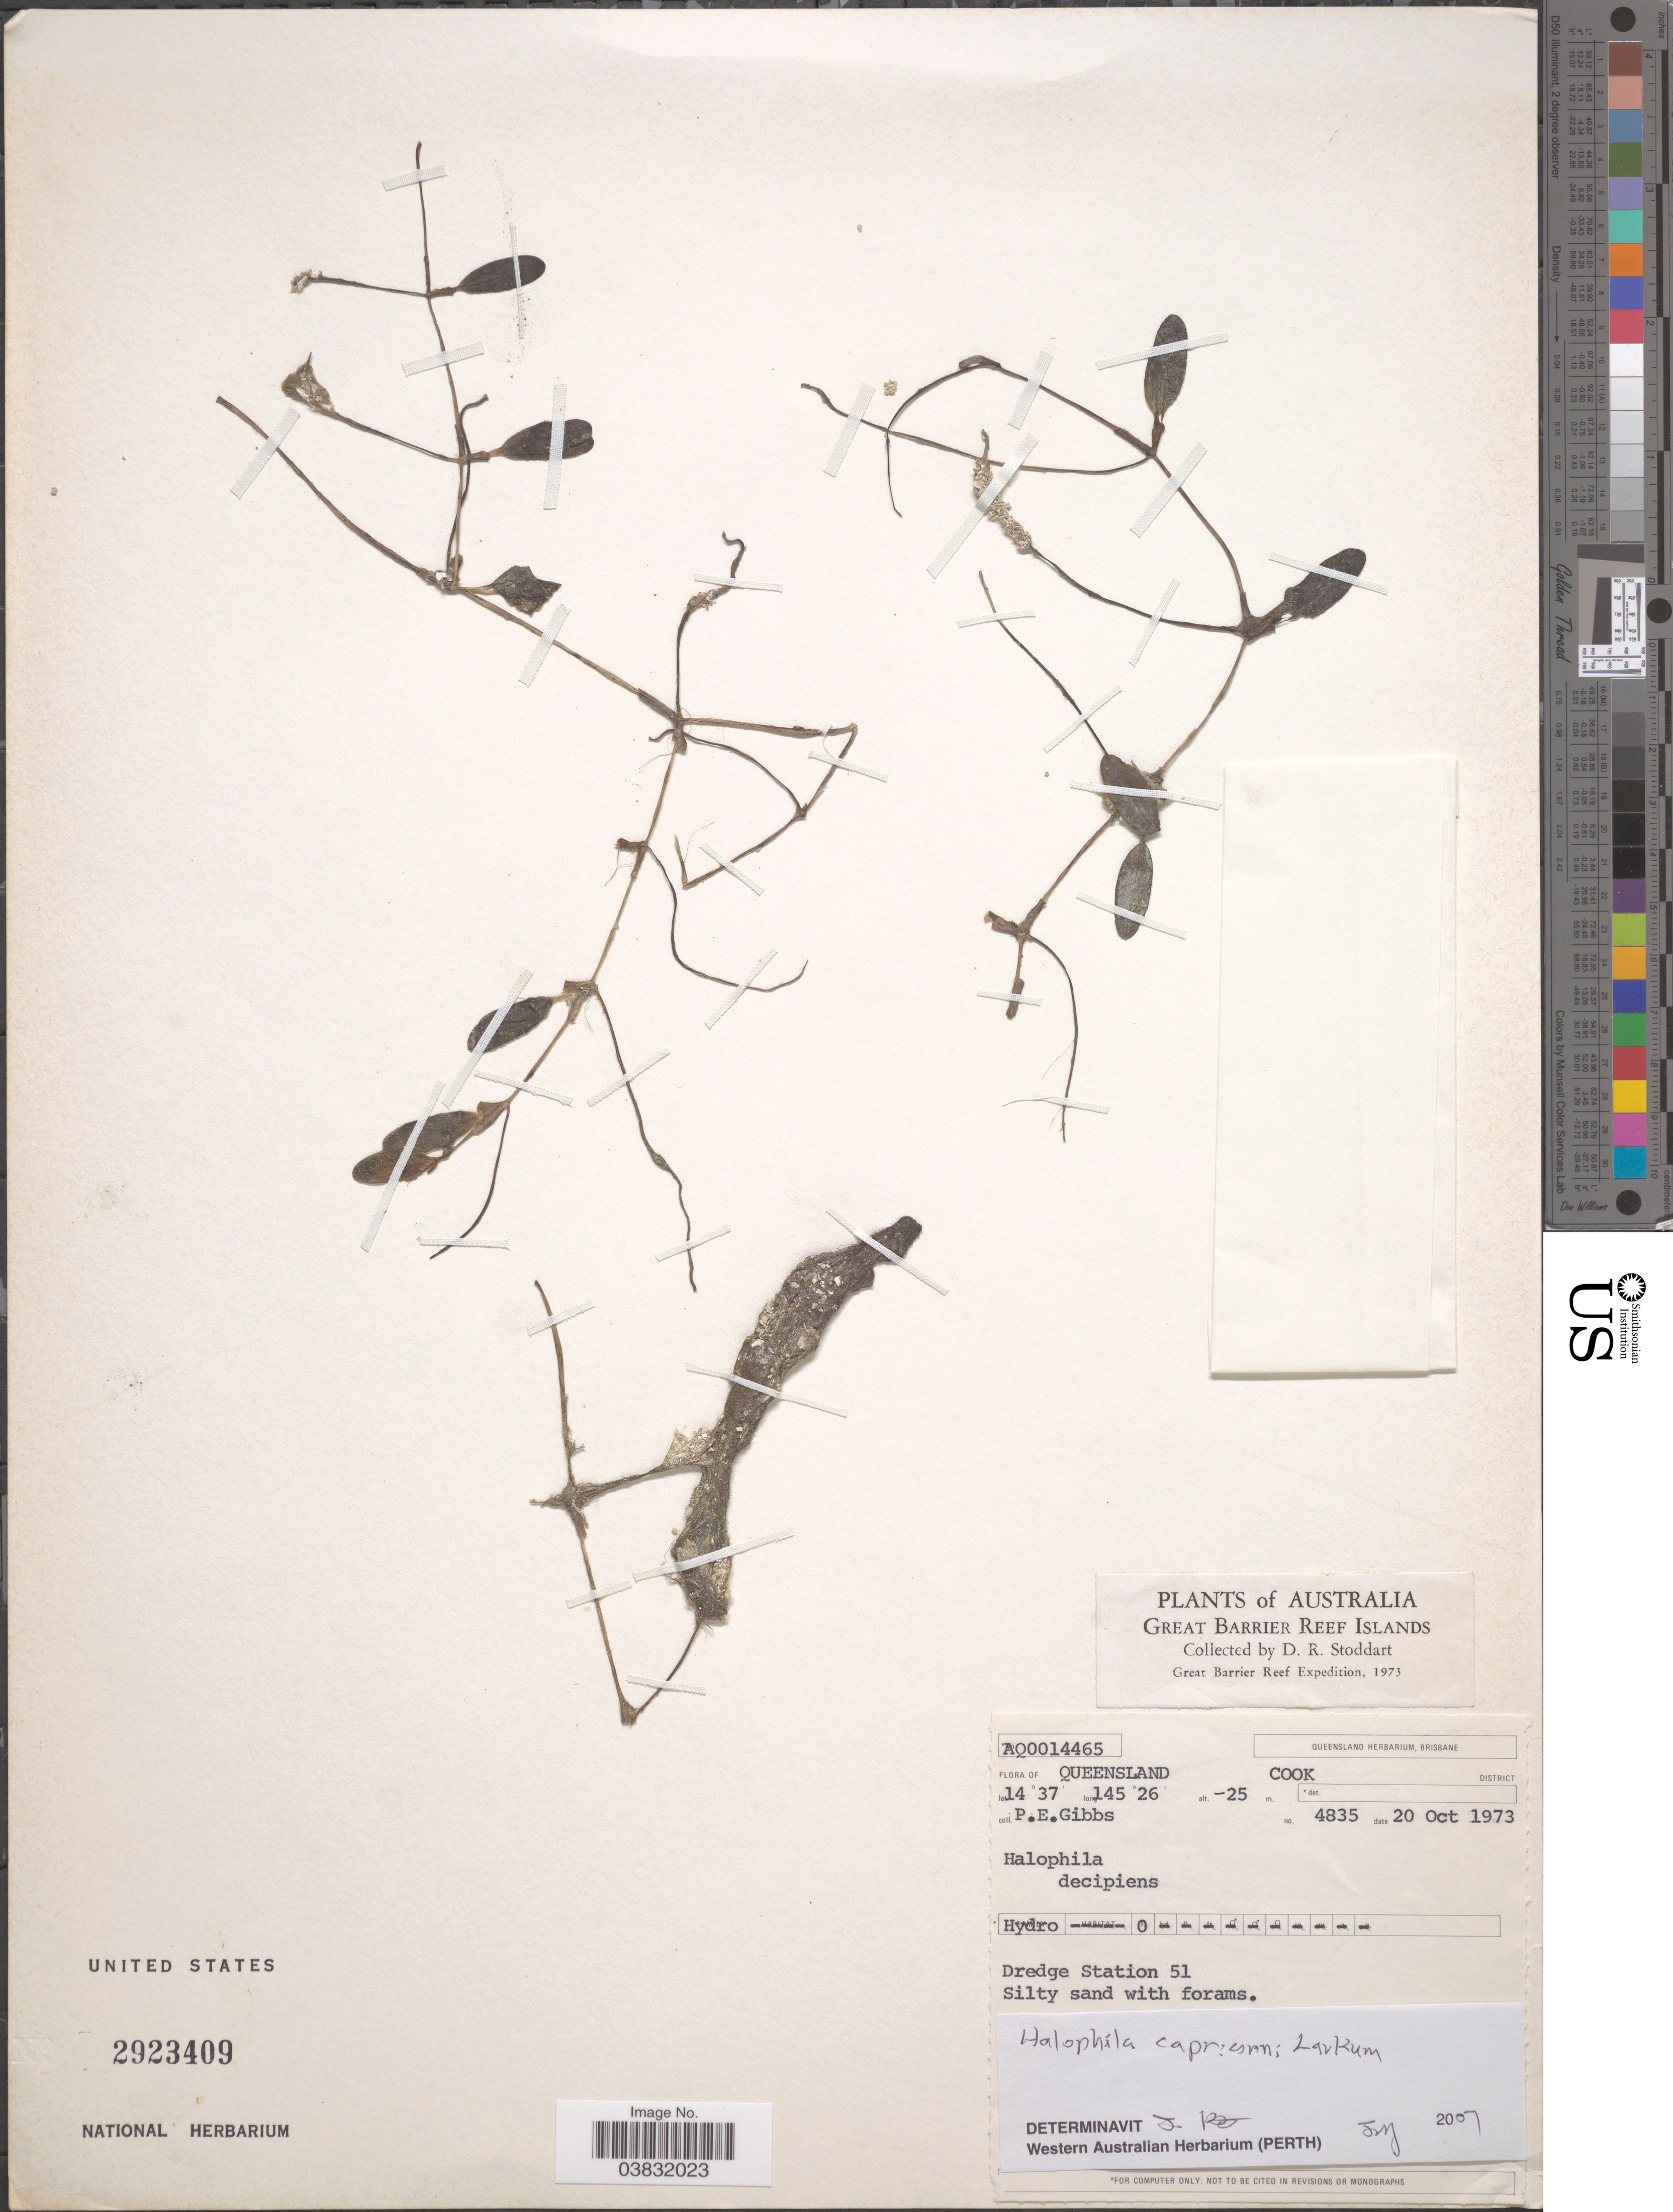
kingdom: Plantae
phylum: Tracheophyta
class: Liliopsida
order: Alismatales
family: Hydrocharitaceae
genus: Halophila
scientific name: Halophila capricorni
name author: Larkum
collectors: P. E. Gibbs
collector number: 4835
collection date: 1973-10-20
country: Australia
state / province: Queensland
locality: Great Barrier Reef Islands. Cook District. Dredge Station 51.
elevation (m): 28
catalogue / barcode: US 2923409